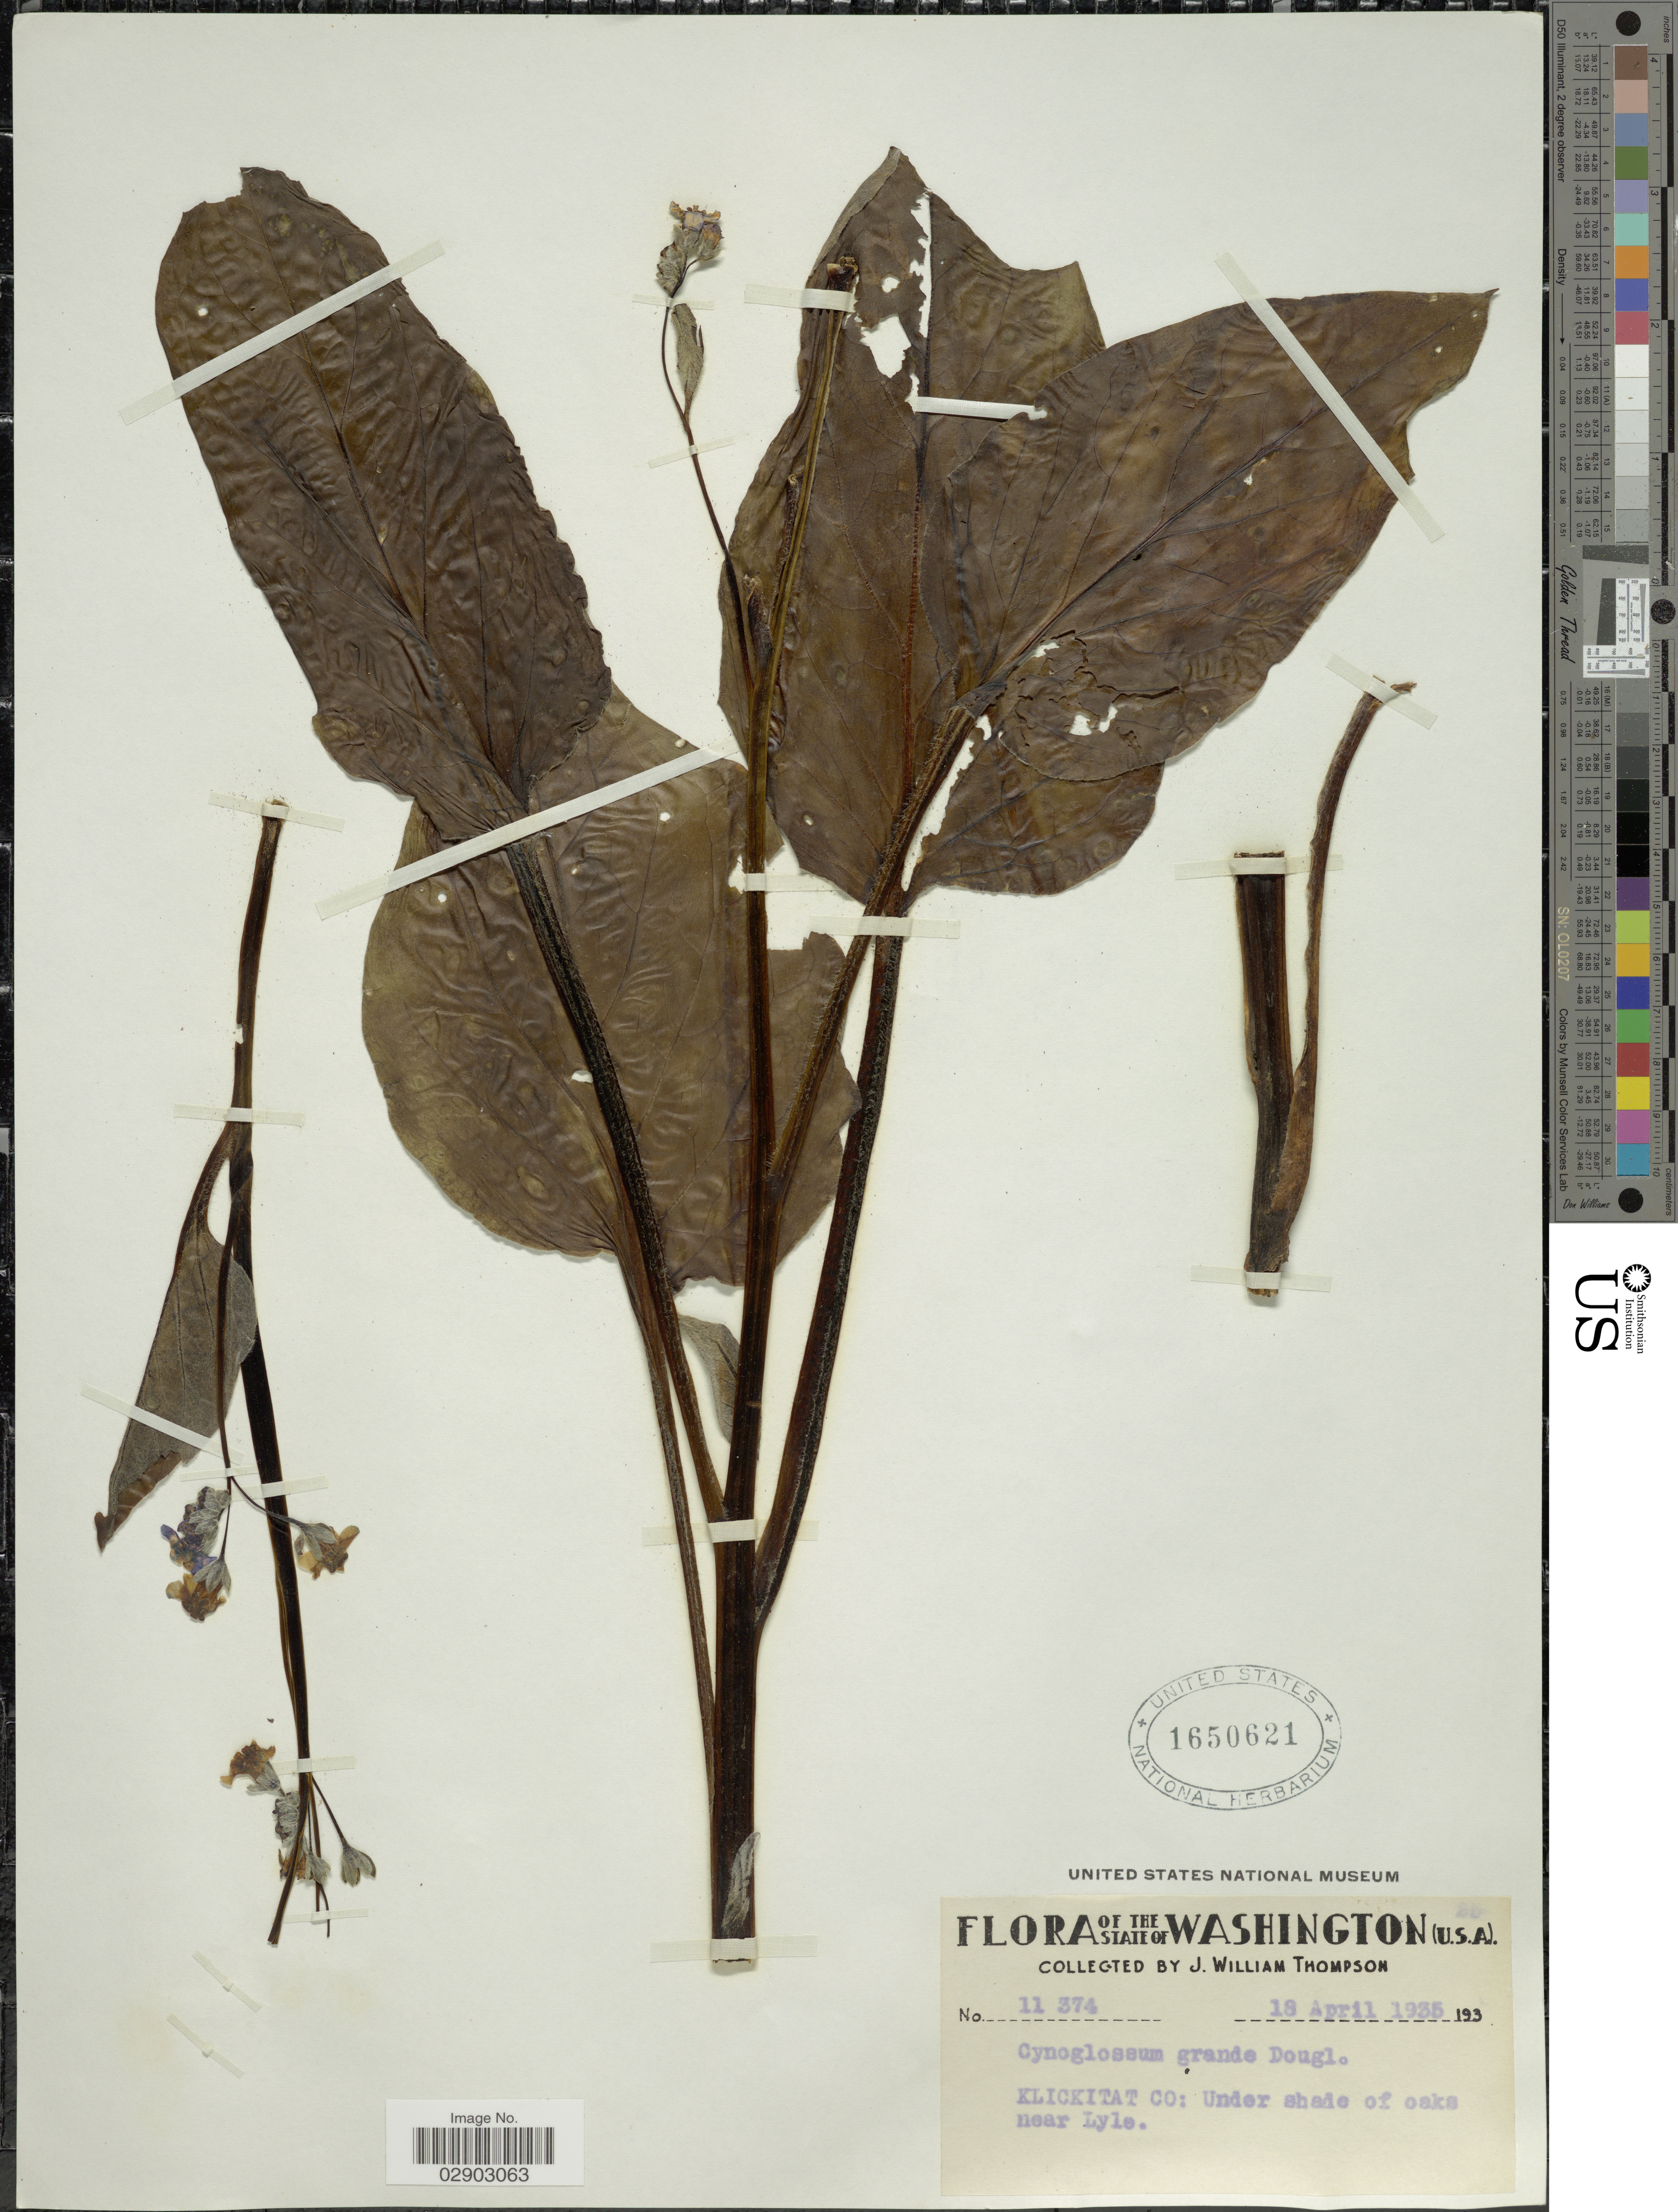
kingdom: Plantae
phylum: Tracheophyta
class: Magnoliopsida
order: Boraginales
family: Boraginaceae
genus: Cynoglossum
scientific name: Cynoglossum grande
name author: Douglas ex Lehm.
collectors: J. W. Thompson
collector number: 11374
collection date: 1935-04-18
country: United States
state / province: Washington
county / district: Klickitat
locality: Klickitat Co: Under shade of oaks near Lyle.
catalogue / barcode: US 1650621